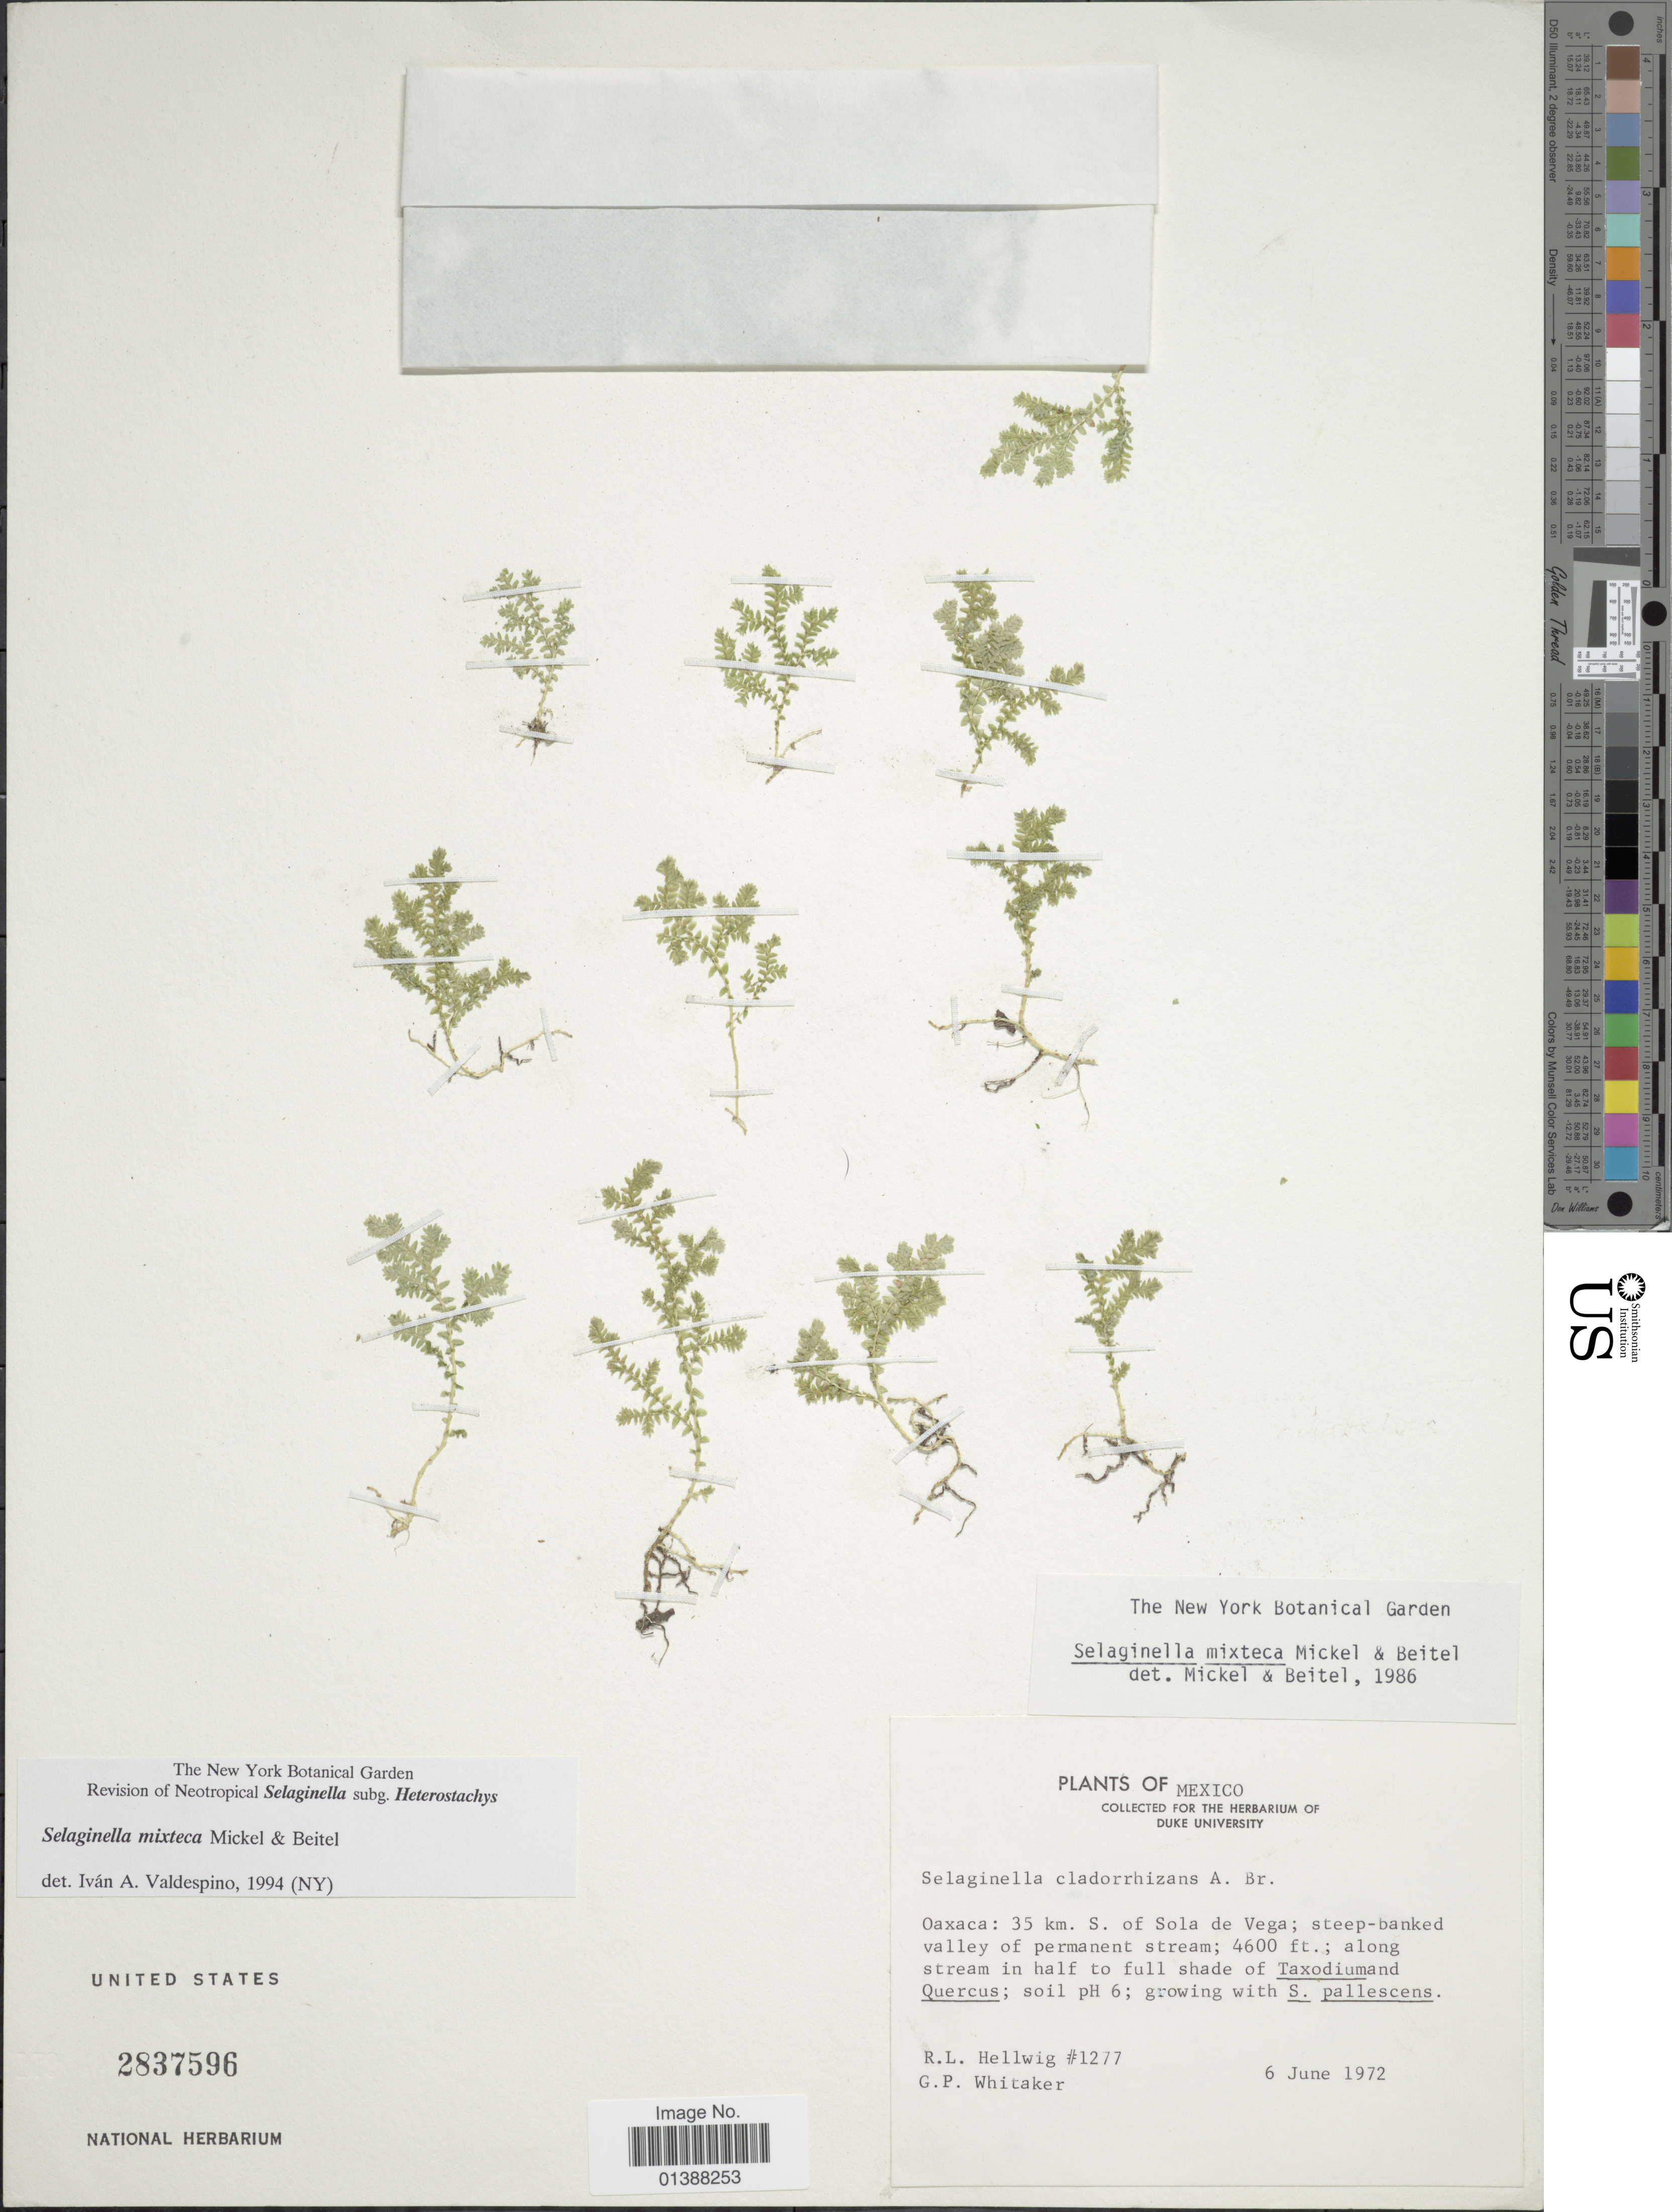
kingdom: Plantae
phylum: Tracheophyta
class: Lycopodiopsida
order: Selaginellales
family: Selaginellaceae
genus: Selaginella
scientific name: Selaginella mixteca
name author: Mickel & Beitel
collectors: R. Hellwig & G. Whitaker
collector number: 1277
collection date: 1972-06-06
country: Mexico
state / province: Oaxaca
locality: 35 km. S. of Sola de Vega; steep-banked valley of permanent stream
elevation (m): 1402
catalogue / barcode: US 2837596